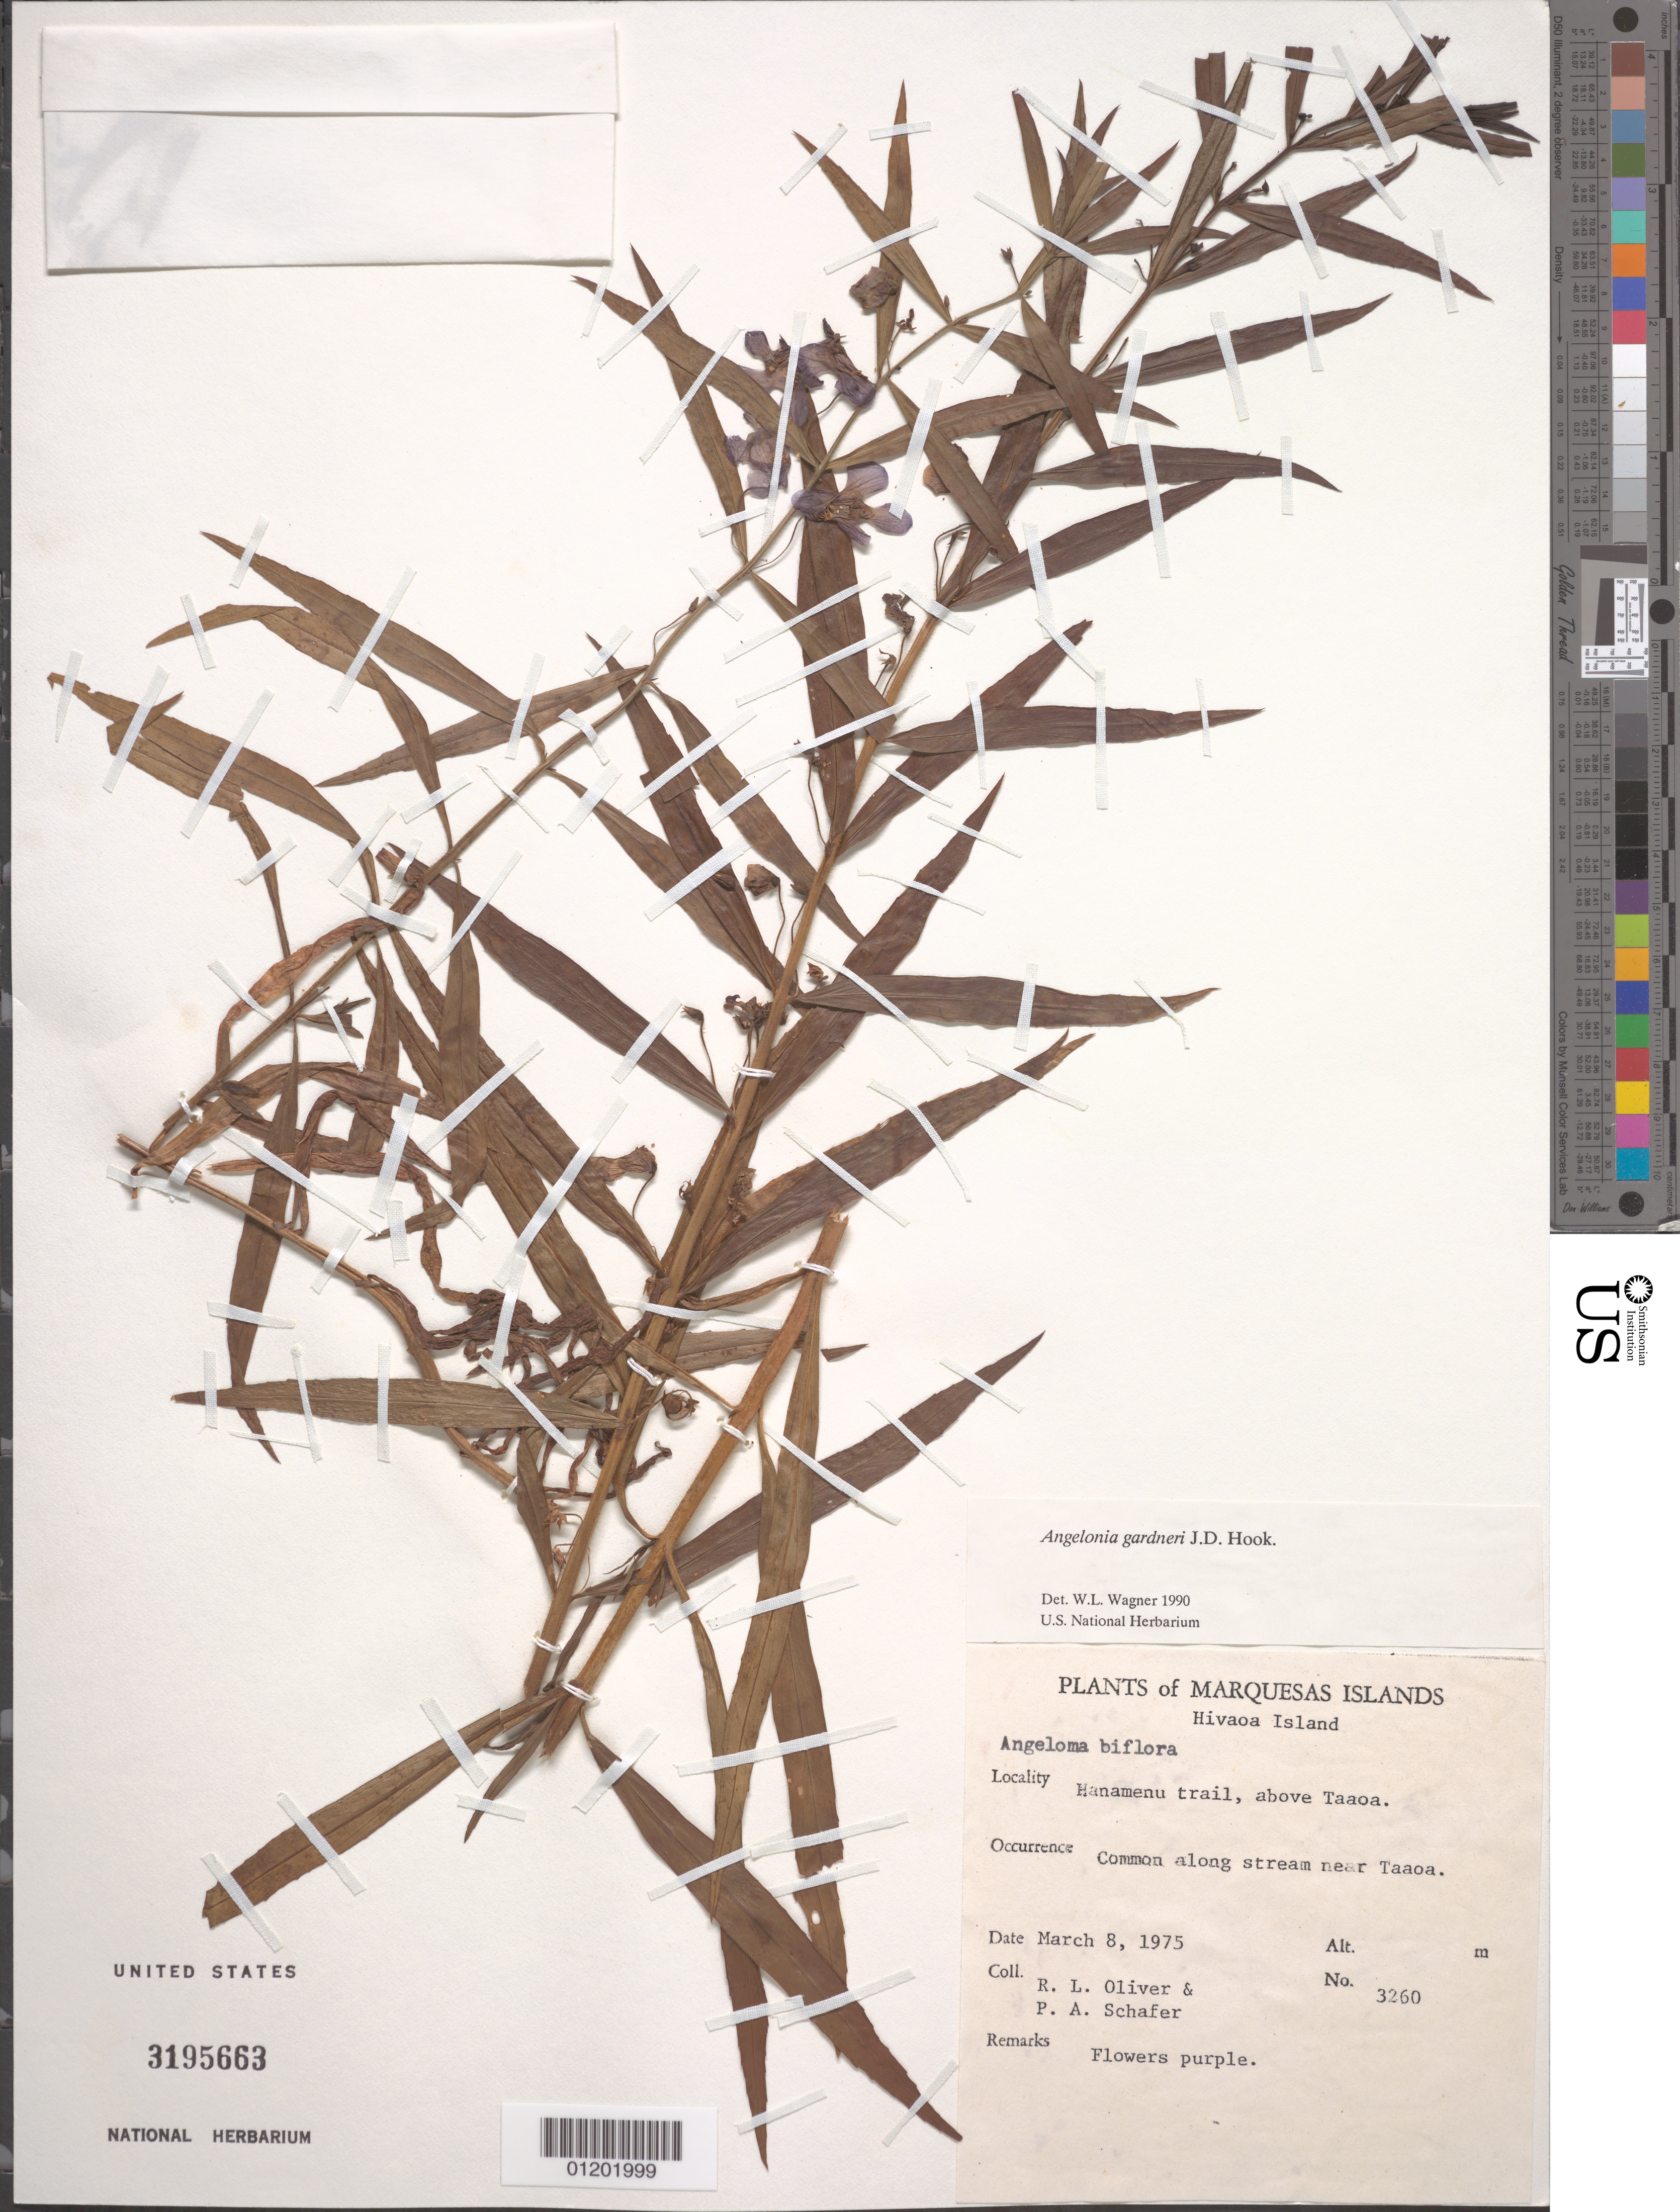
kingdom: Plantae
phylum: Tracheophyta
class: Magnoliopsida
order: Lamiales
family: Plantaginaceae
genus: Angelonia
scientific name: Angelonia gardneri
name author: Hook. f.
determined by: Wagner, W. L., (BOT), Smithsonian Institution - National Museum of Natural History (UNITED STATES)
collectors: R. L. Oliver & P. A. Schäfer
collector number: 3260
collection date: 1975-03-08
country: French Polynesia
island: Hiva Oa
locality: along trail, above Taaoa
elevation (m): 700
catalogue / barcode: US 3195663